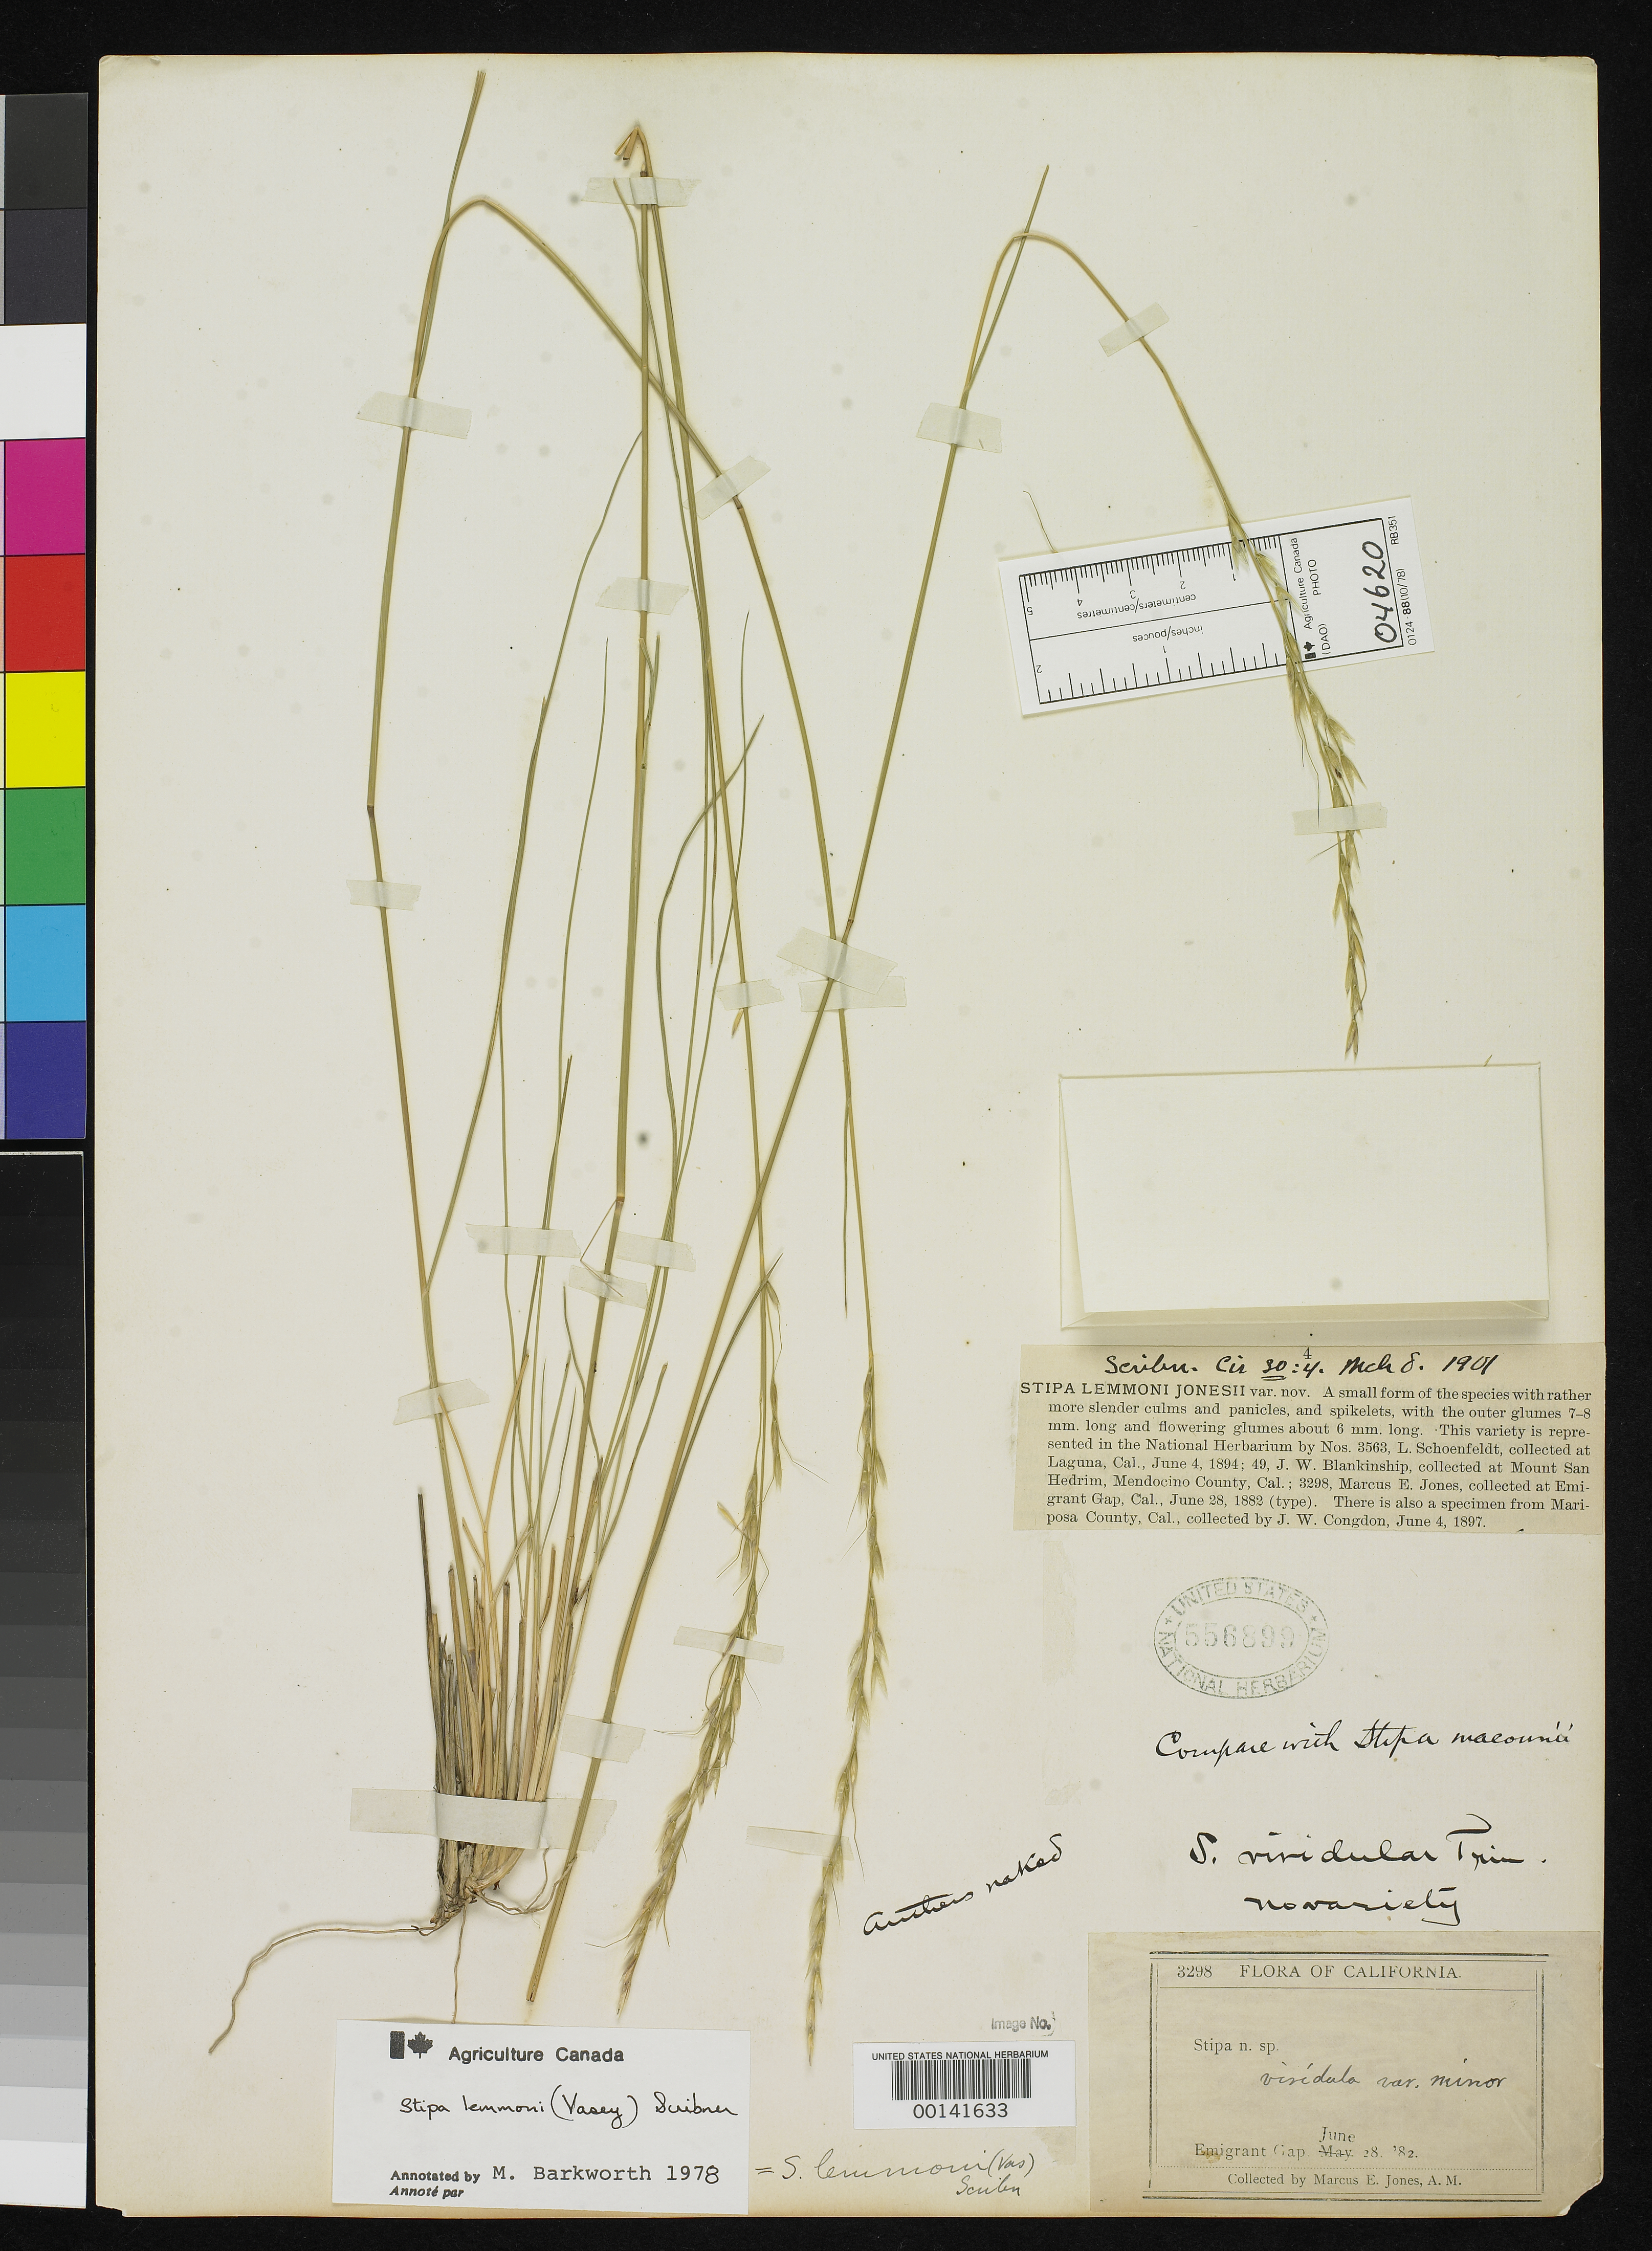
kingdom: Plantae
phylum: Tracheophyta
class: Liliopsida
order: Poales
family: Poaceae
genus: Stipa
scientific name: Stipa lemmonii var. jonesii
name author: Scribn.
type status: Holotype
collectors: M. E. Jones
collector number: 3298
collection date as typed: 28 Jun 1882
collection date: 1882-06-28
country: United States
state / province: California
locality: Emigrant Gap.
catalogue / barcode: US 556899